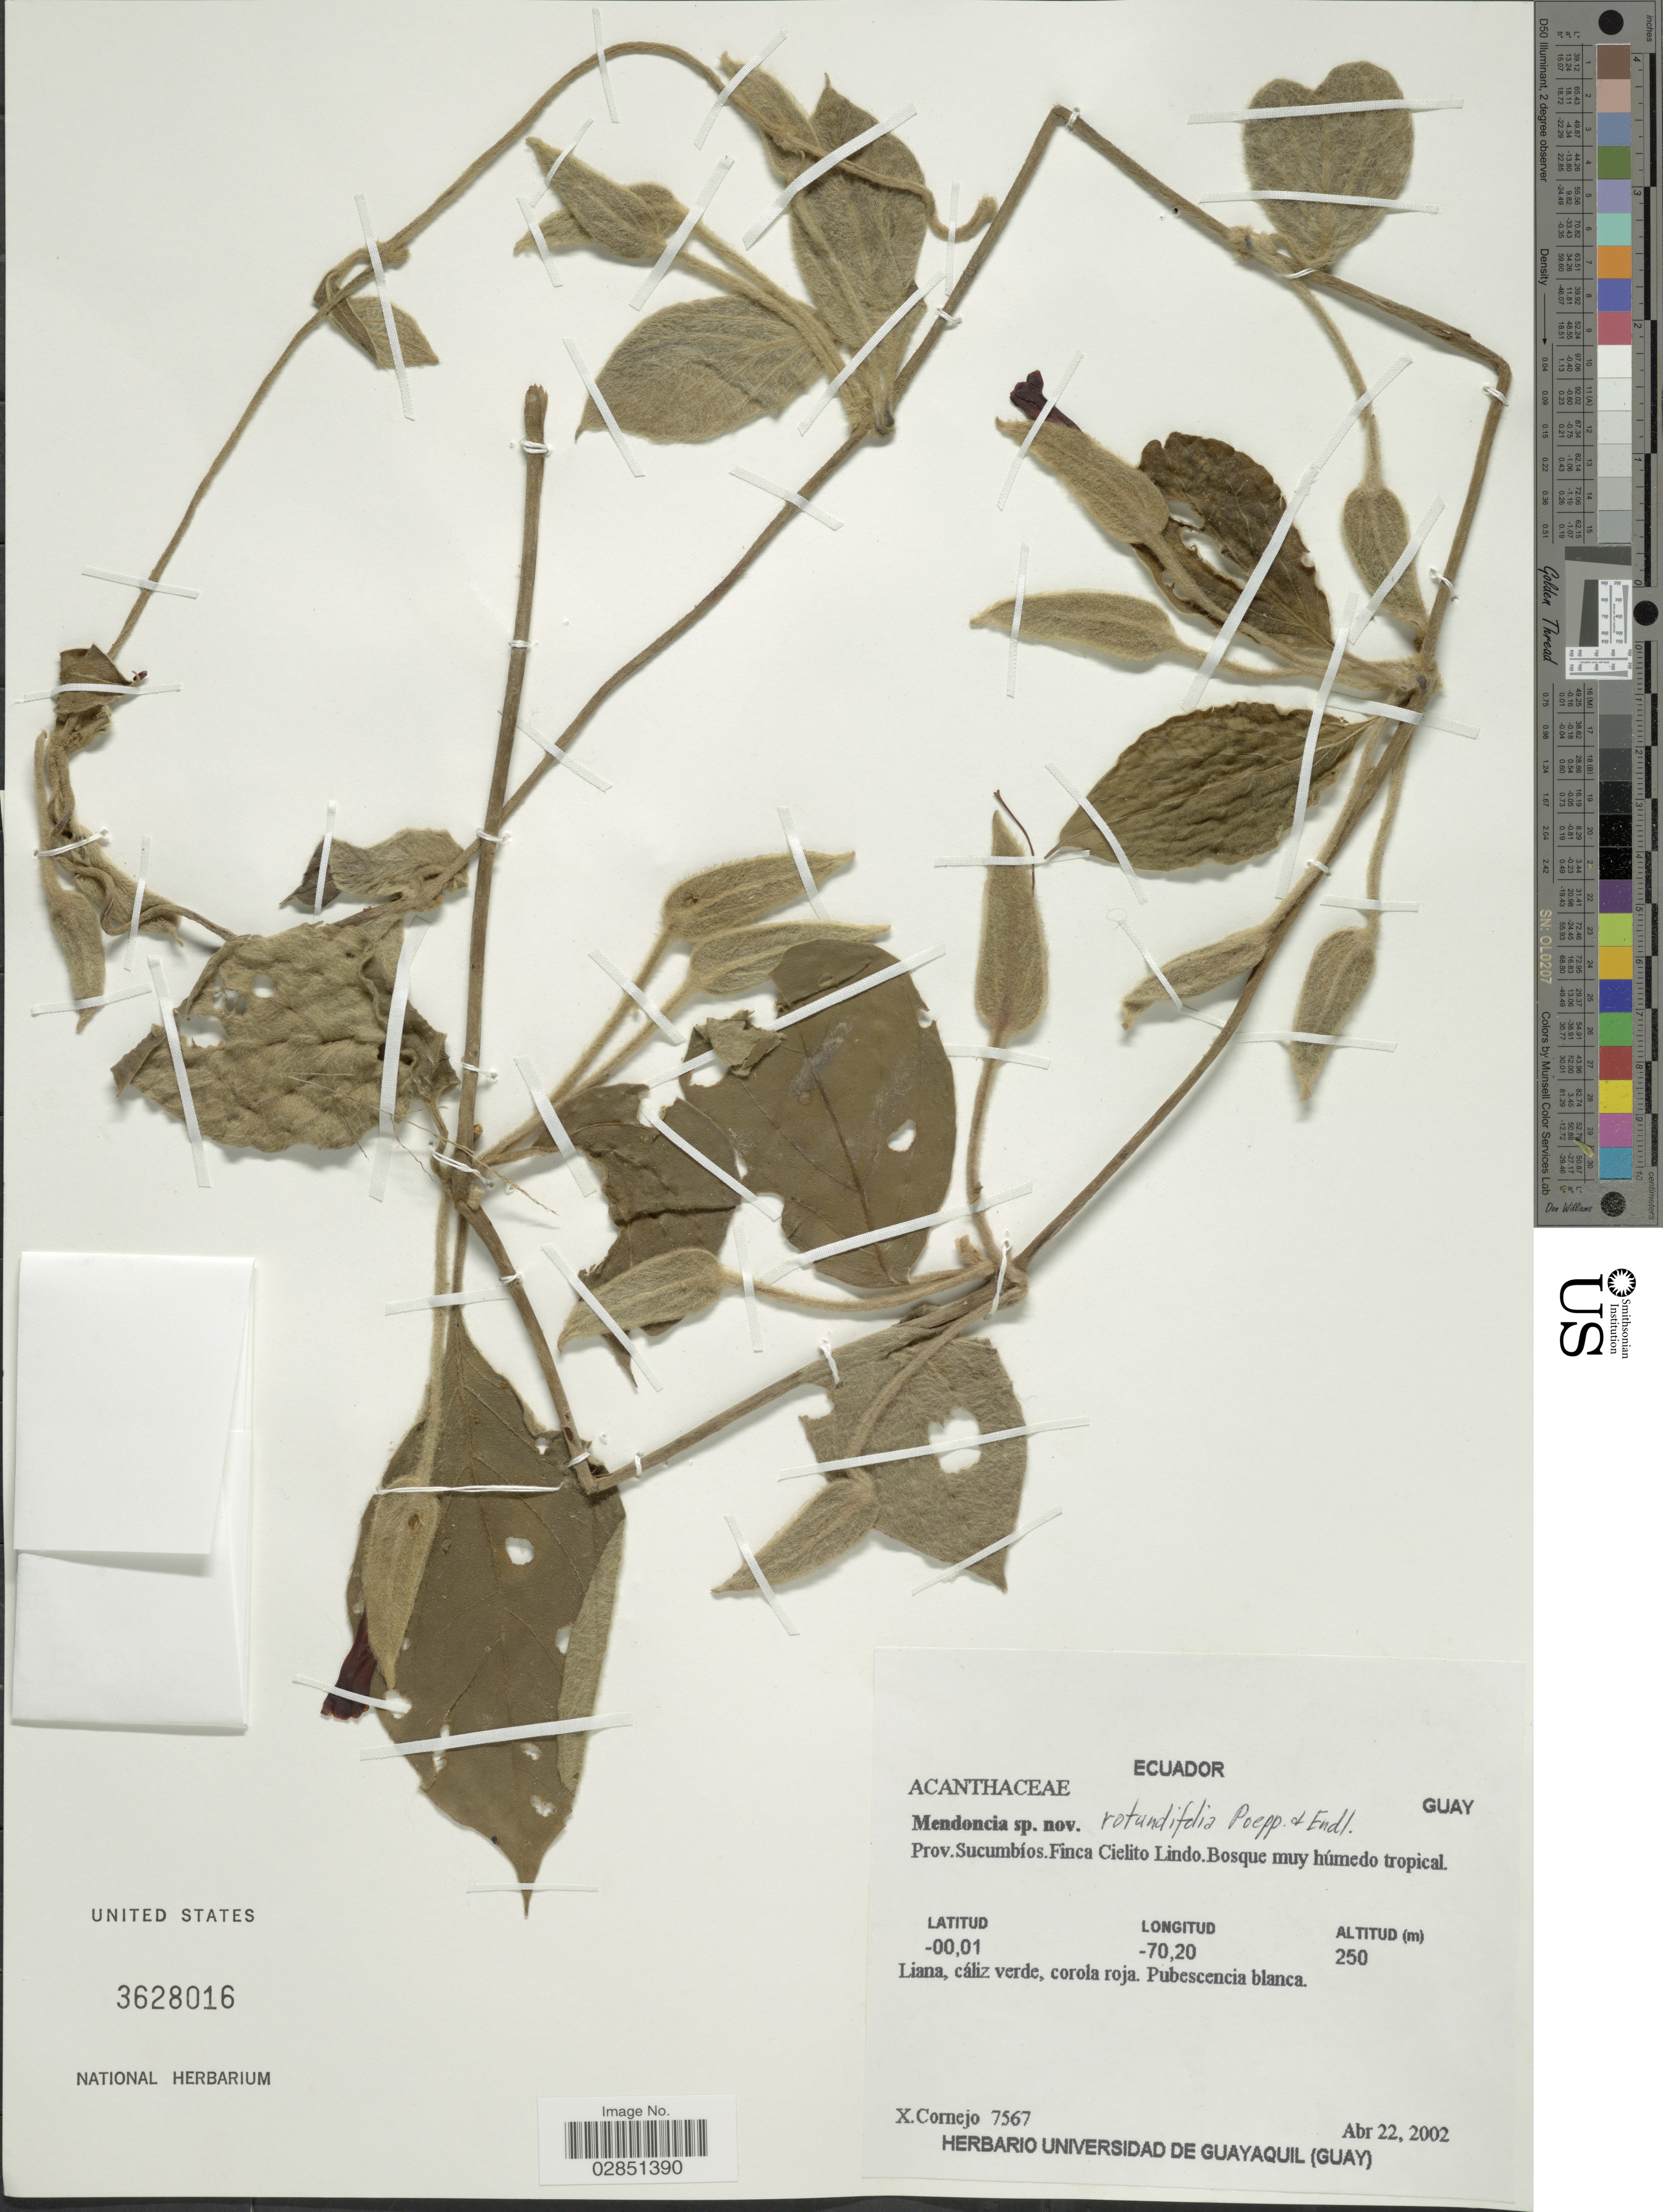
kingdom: Plantae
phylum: Tracheophyta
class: Magnoliopsida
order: Lamiales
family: Acanthaceae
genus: Mendoncia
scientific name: Mendoncia rotundifolia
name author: Poepp. & Endl.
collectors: X. F. Cornejo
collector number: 7567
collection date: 2002-04-22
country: Ecuador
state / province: Sucumbíos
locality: Prov. Sucumbíos: Finca Cielito Lindo.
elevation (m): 250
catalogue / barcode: US 3628016